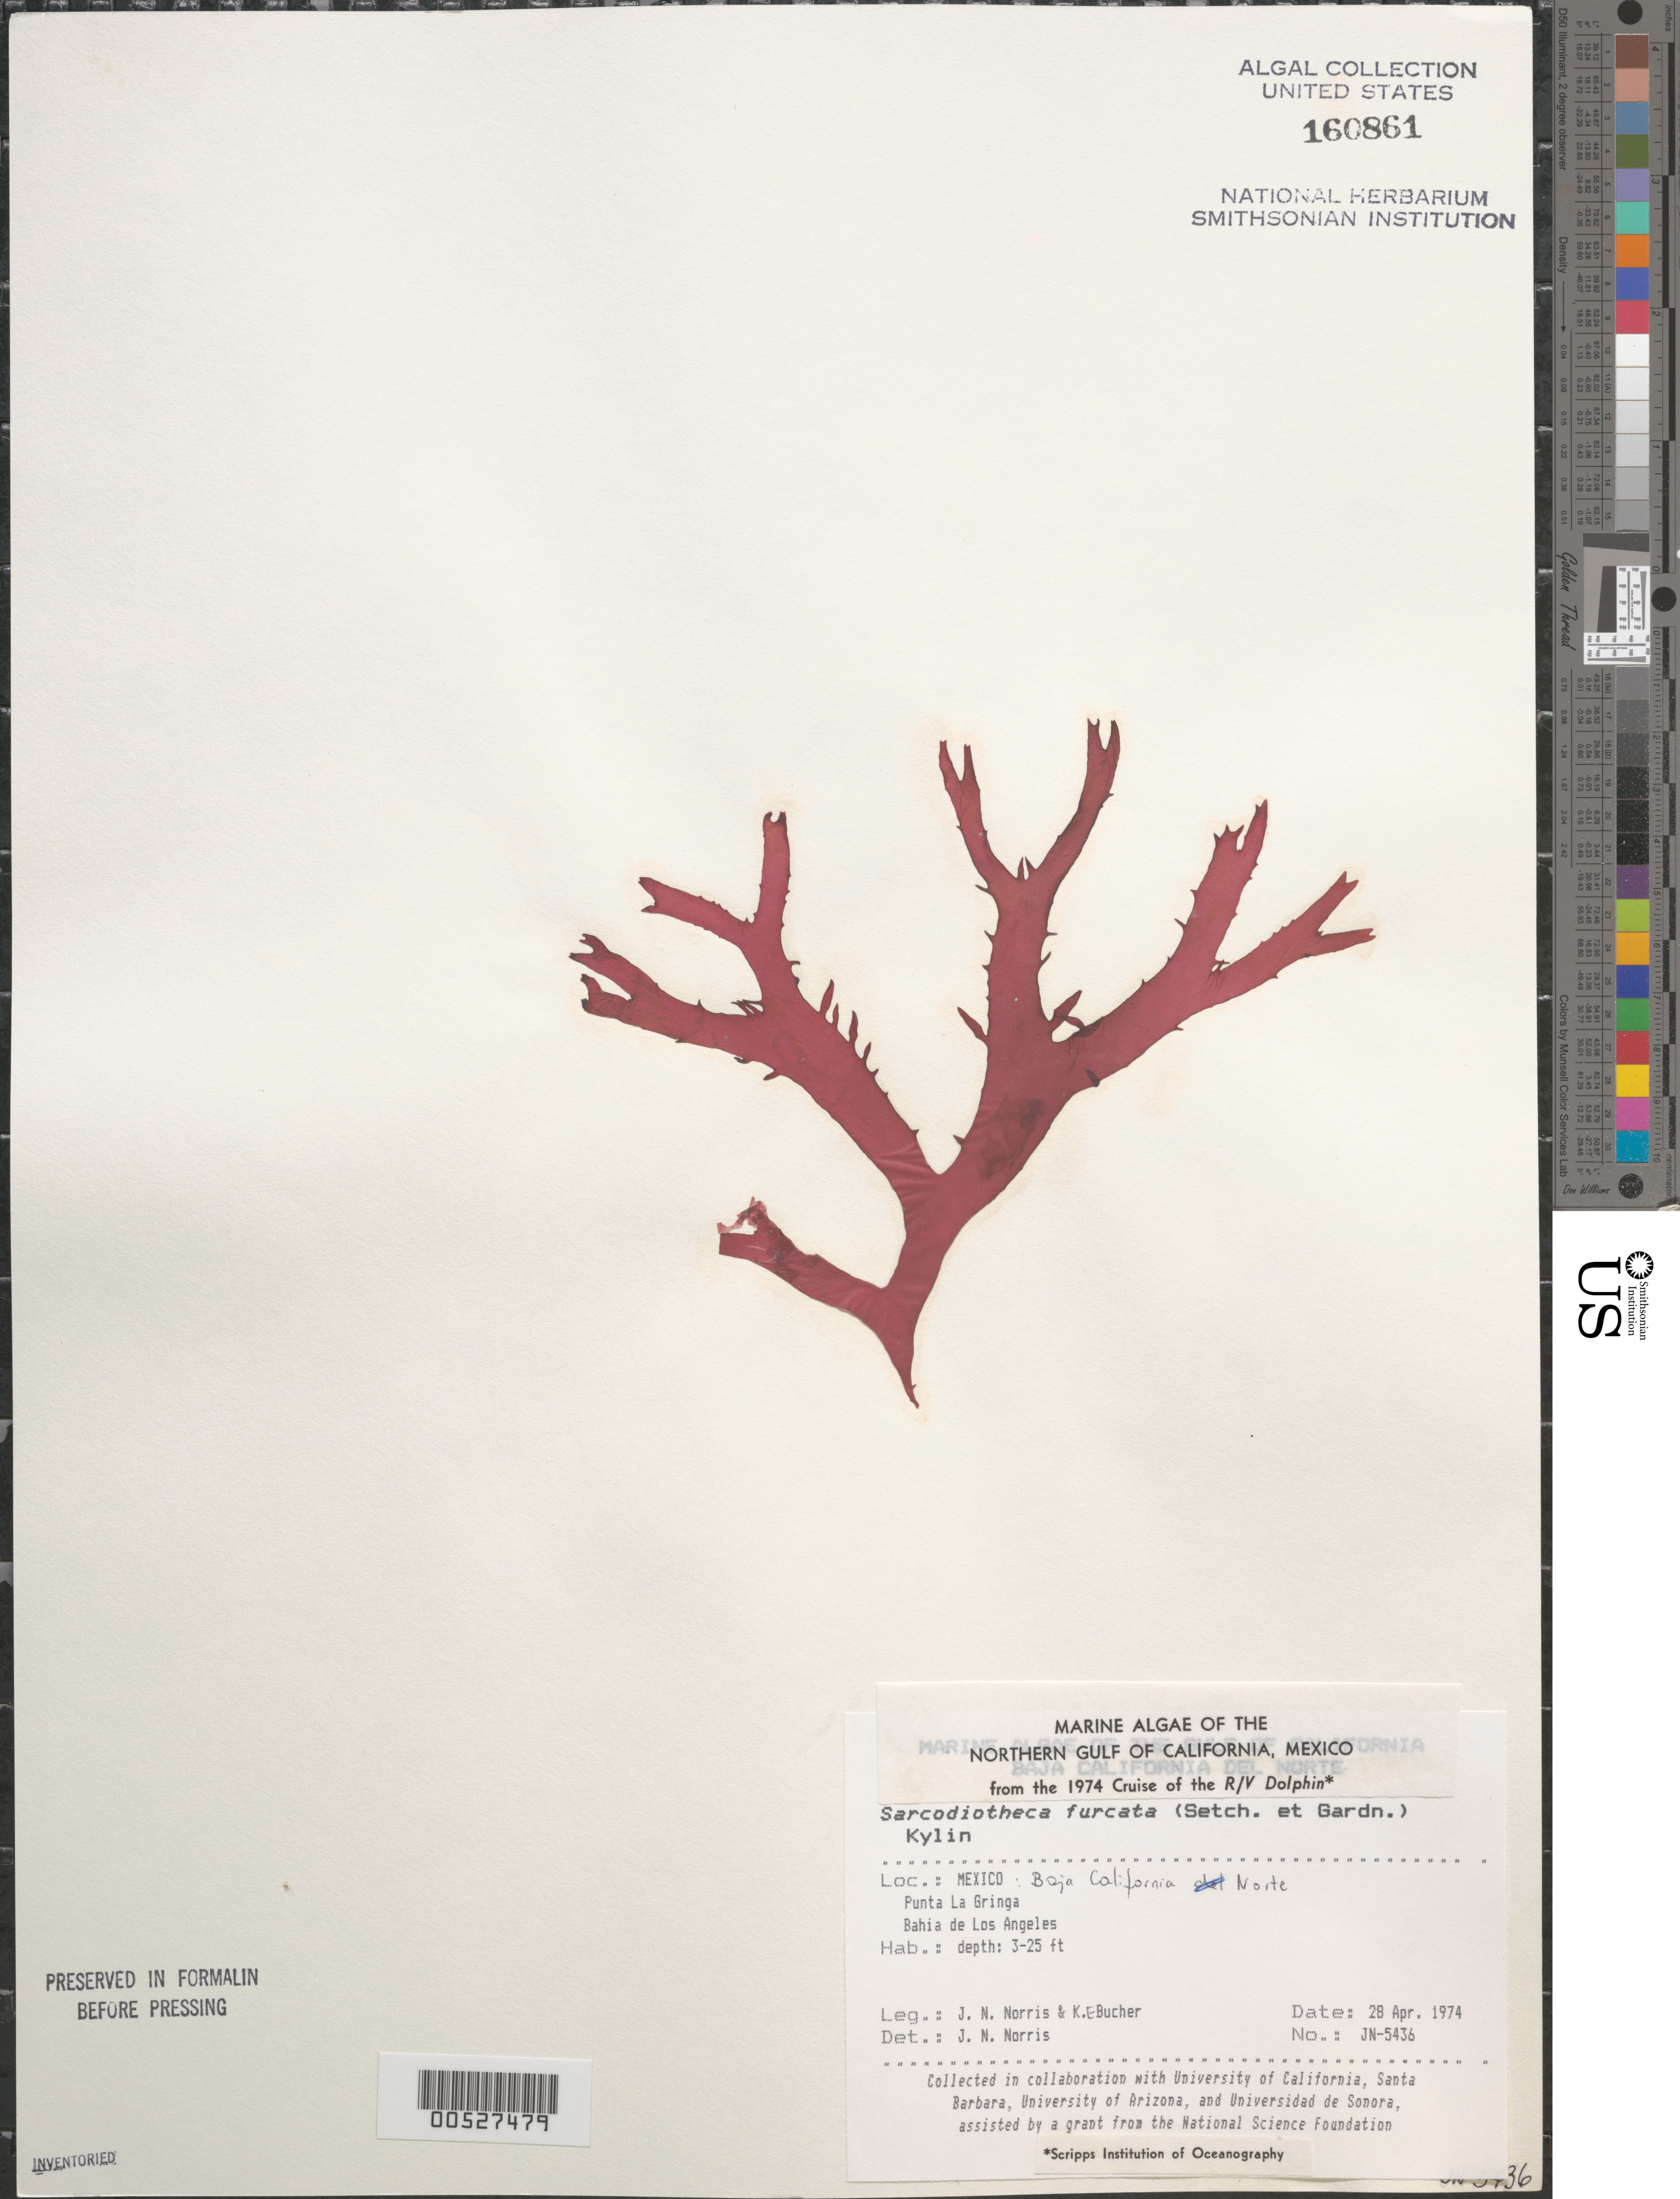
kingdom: Plantae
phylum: Rhodophyta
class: Florideophyceae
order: Gigartinales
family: Solieriaceae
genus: Sarcodiotheca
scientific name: Sarcodiotheca furcata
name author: (Setch. & N.L. Gardner) Kylin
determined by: Norris, James N.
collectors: J. N. Norris & K. E. Bucher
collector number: JN-5436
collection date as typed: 28 Apr 1974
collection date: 1974-04-28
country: Mexico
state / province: Baja California Norte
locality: Punta La Gringa, Bahia de los Angeles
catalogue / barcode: US 160861